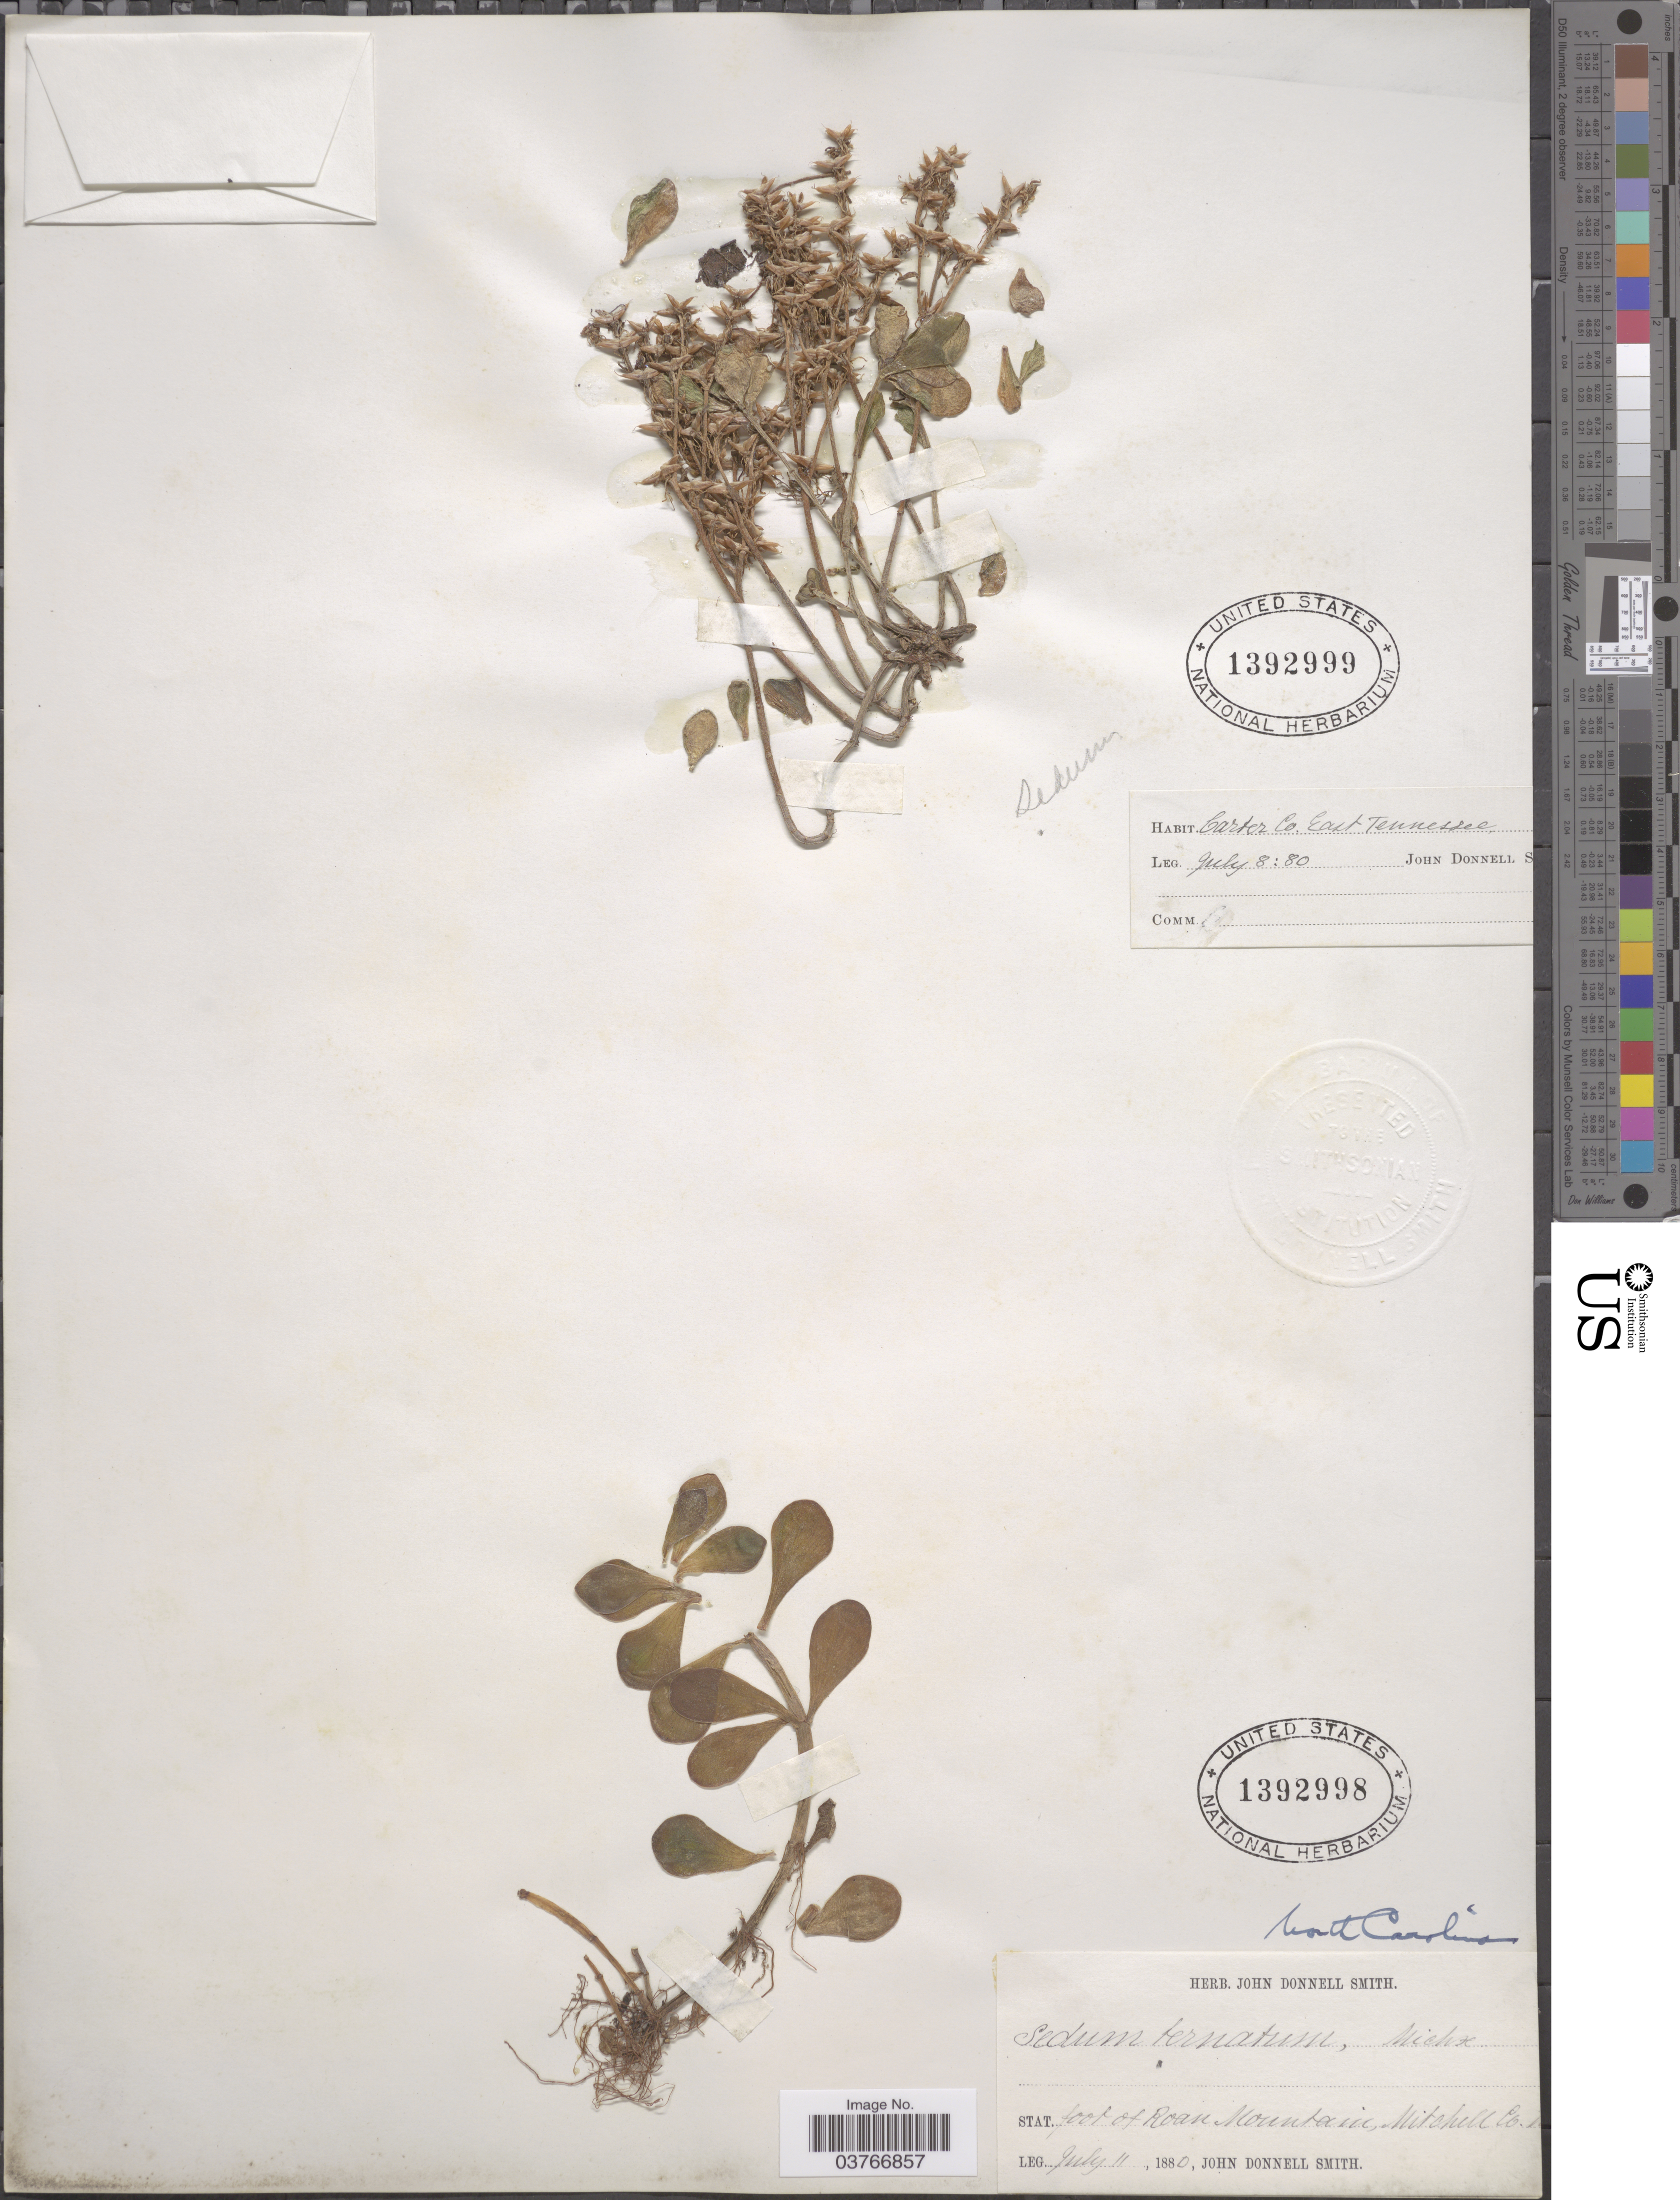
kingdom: Plantae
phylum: Tracheophyta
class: Magnoliopsida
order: Saxifragales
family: Crassulaceae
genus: Sedum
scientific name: Sedum ternatum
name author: Michx.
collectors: J. Donnell Smith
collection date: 1880-07-11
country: United States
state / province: North Carolina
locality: Stat. Foot of Roan Mountain, Mitchell Co.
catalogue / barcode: US 1392998